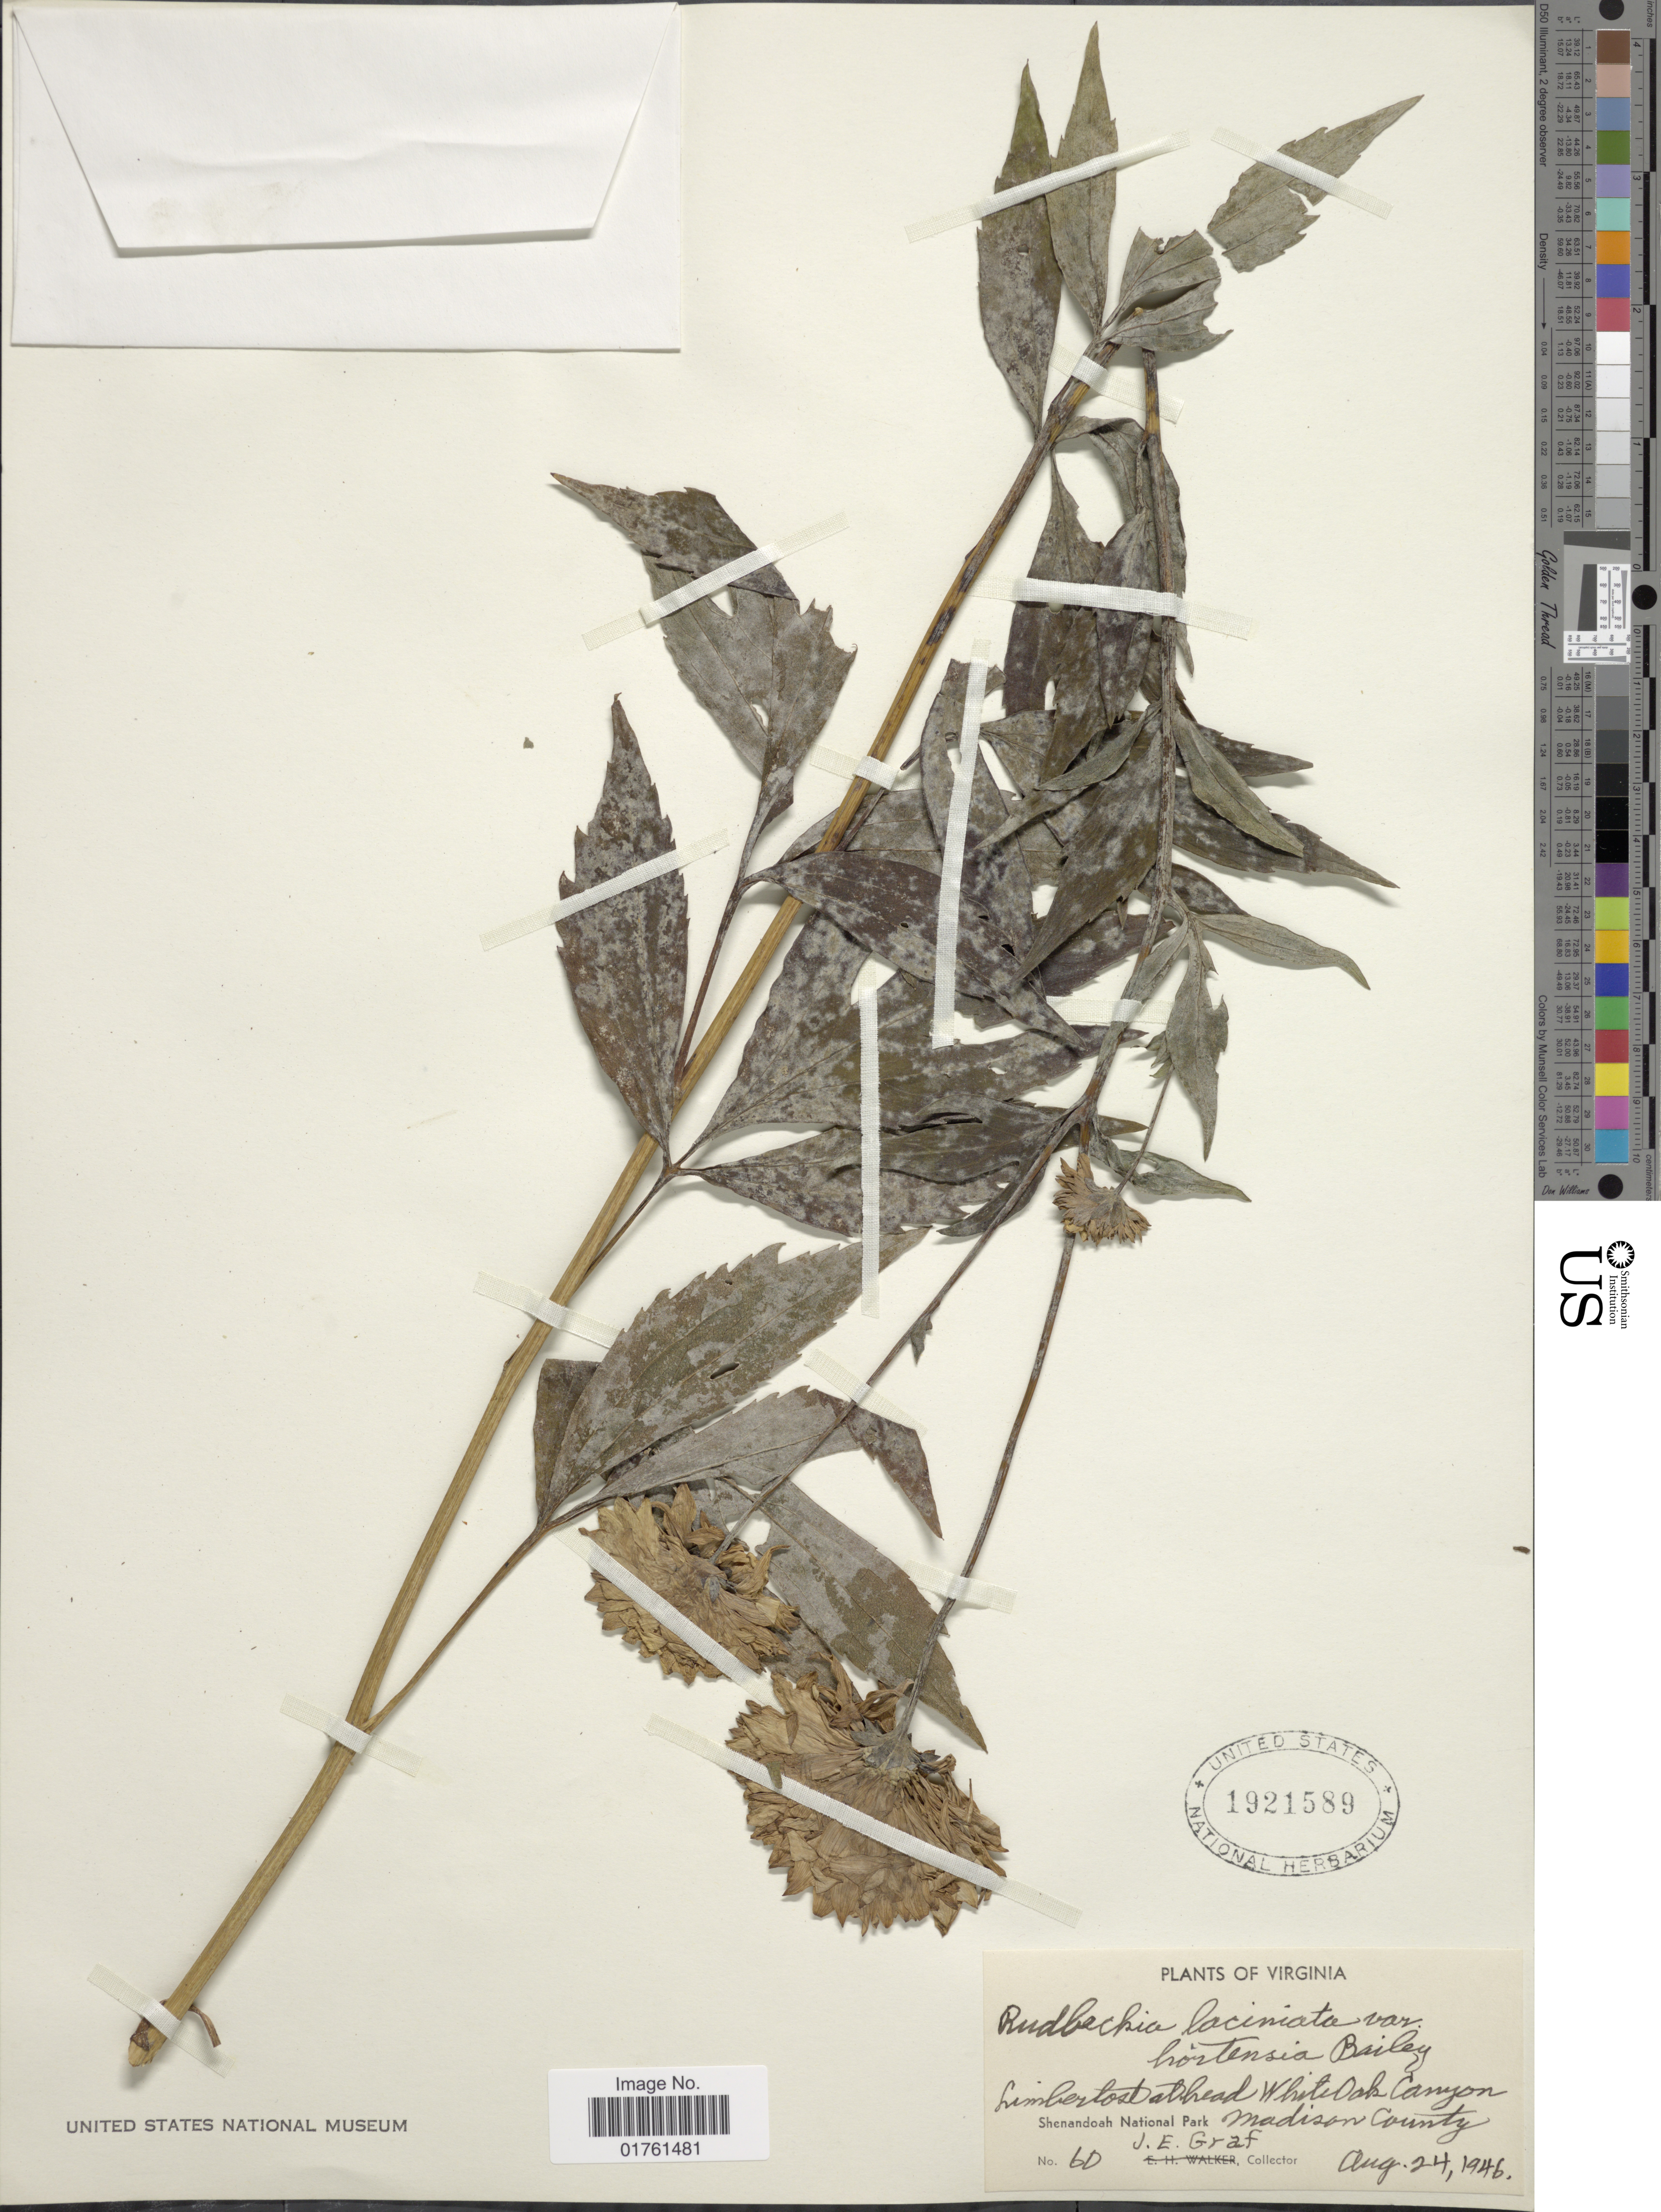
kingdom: Plantae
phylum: Tracheophyta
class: Magnoliopsida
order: Asterales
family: Asteraceae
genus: Rudbeckia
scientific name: Rudbeckia laciniata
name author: L.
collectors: J. Graf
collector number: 60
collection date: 1946-08-24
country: United States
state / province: Virginia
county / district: Madison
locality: Limberlost at head White Oak Canyon, Shenandoah National Park, Madison County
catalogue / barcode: US 1921589